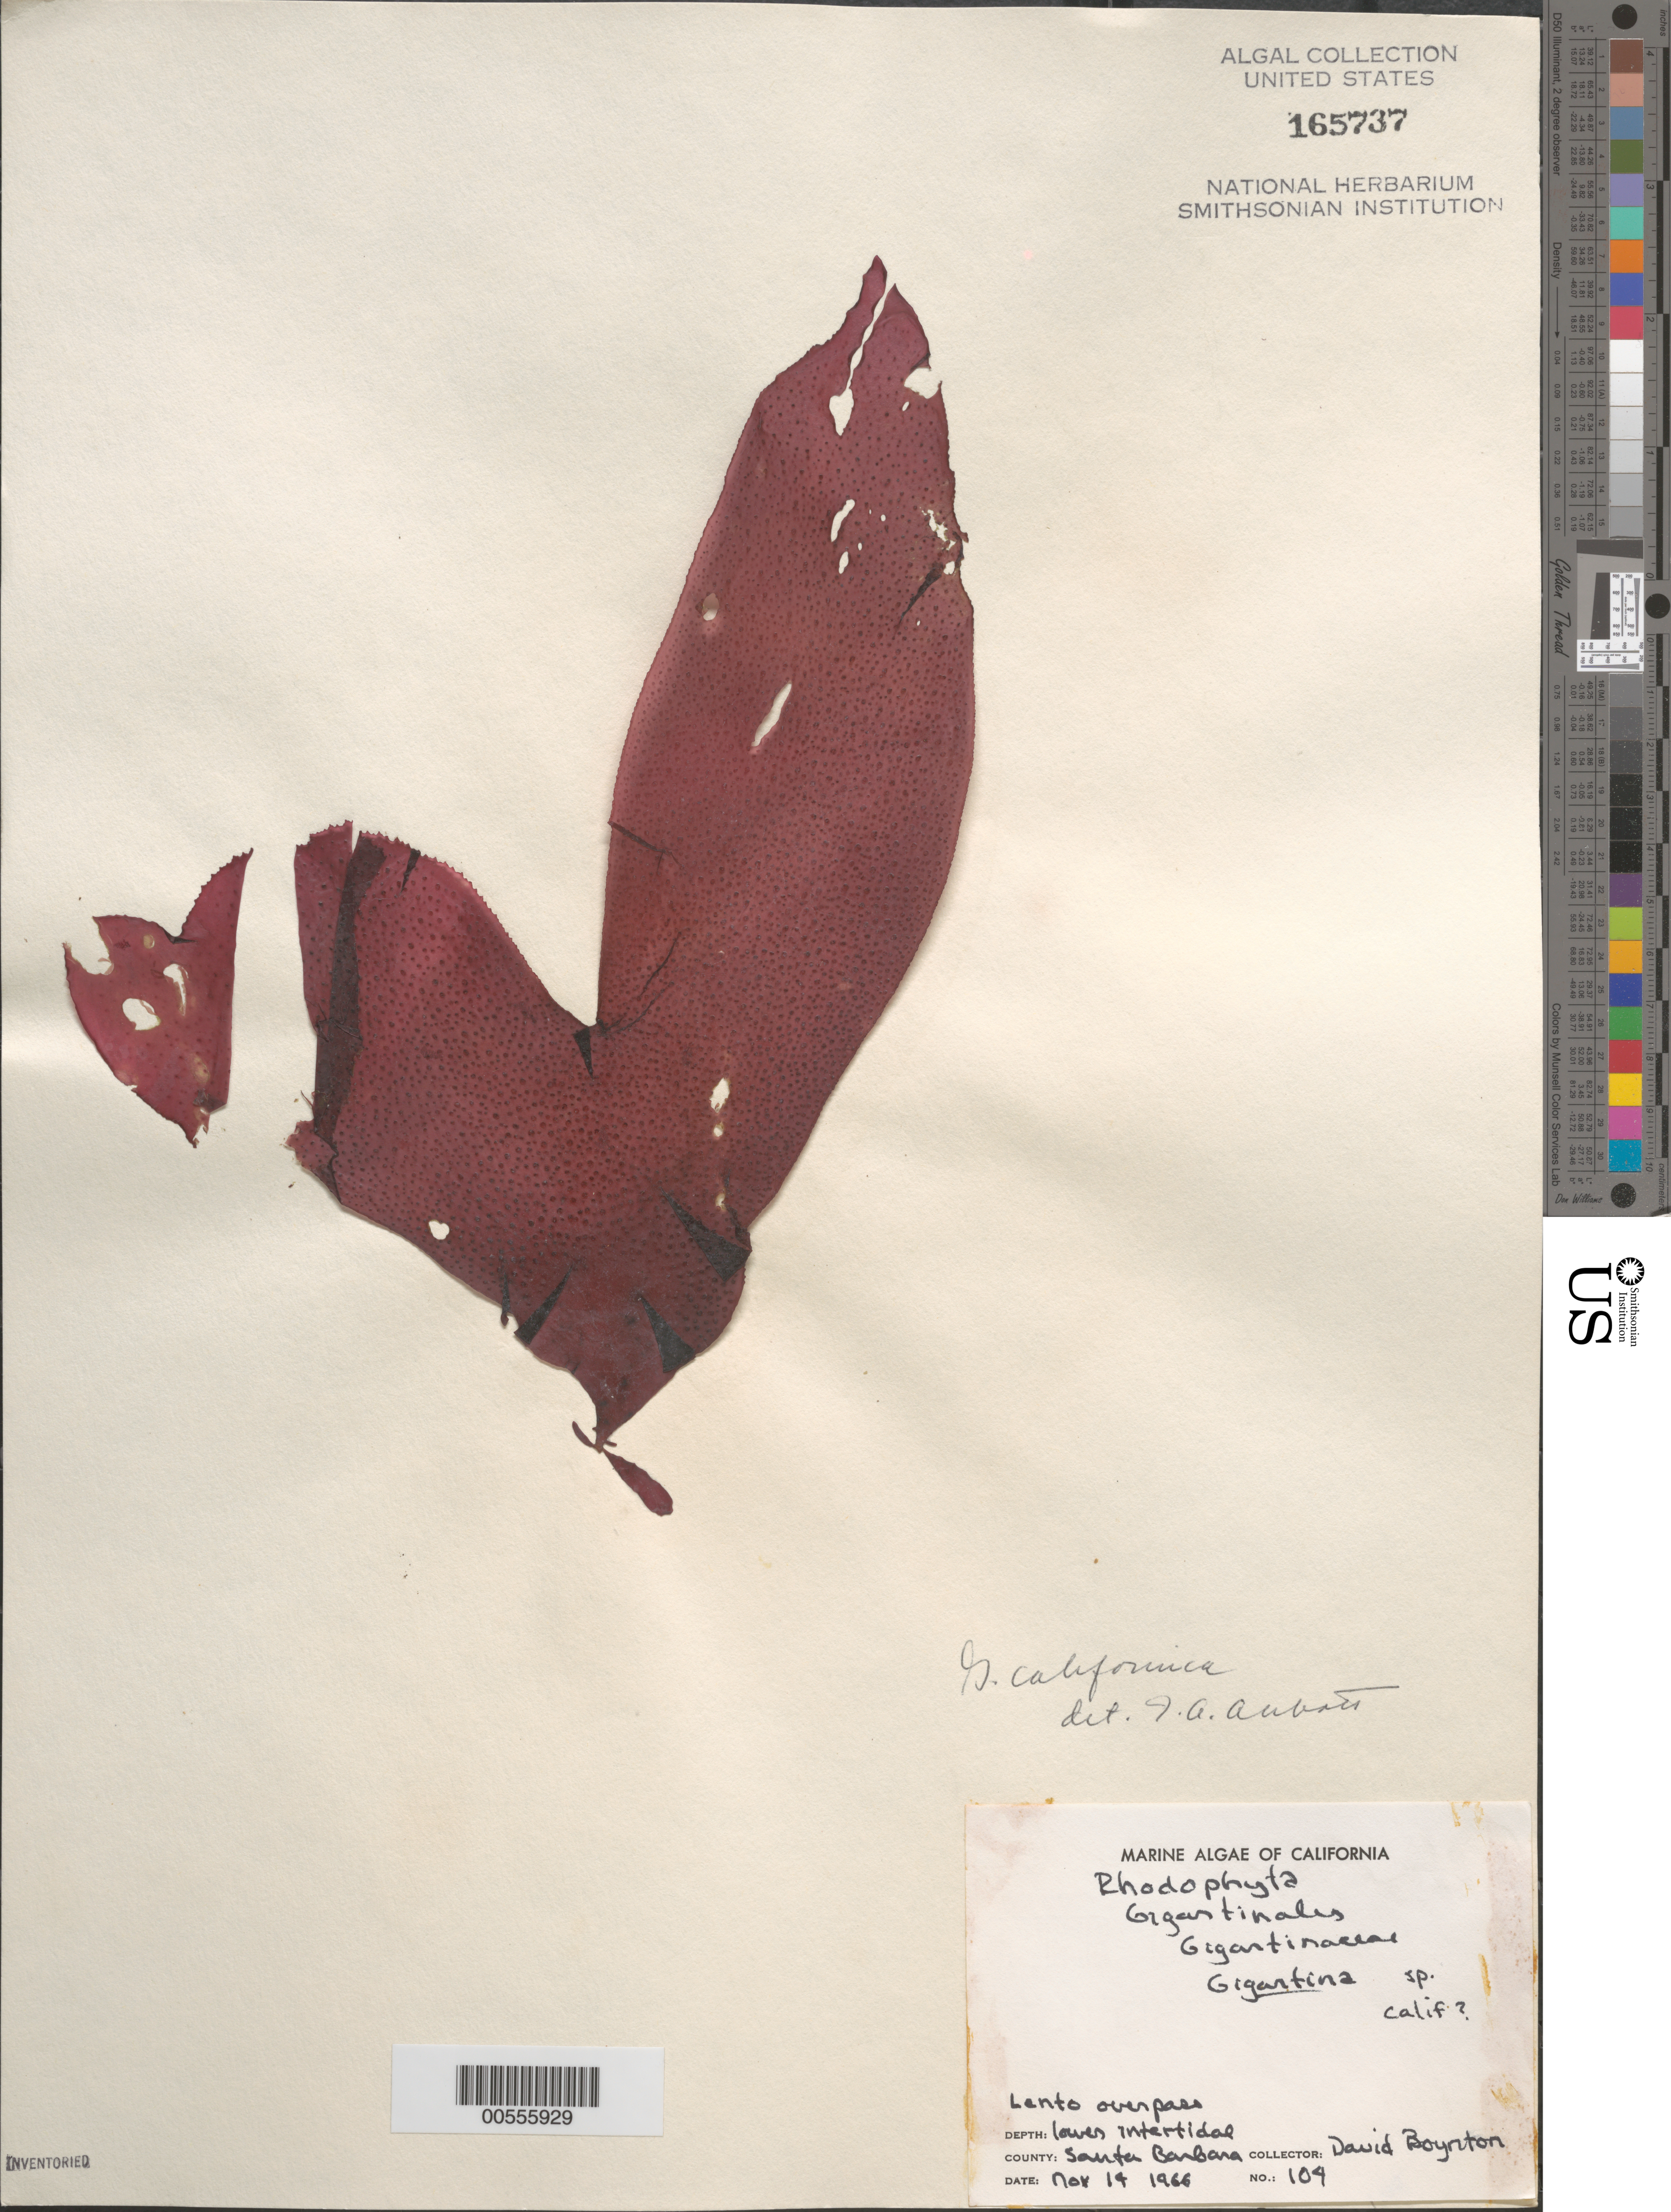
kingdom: Plantae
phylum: Rhodophyta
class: Florideophyceae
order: Gigartinales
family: Gigartinaceae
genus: Chondracanthus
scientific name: Chondracanthus corymbiferus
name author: (Kütz.) Guiry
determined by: Algae name updating Project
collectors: D. Boynton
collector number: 104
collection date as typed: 14 Nov 1966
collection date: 1966-11-14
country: United States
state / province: California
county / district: Santa Barbara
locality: Lento Overpass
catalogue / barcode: US 165737